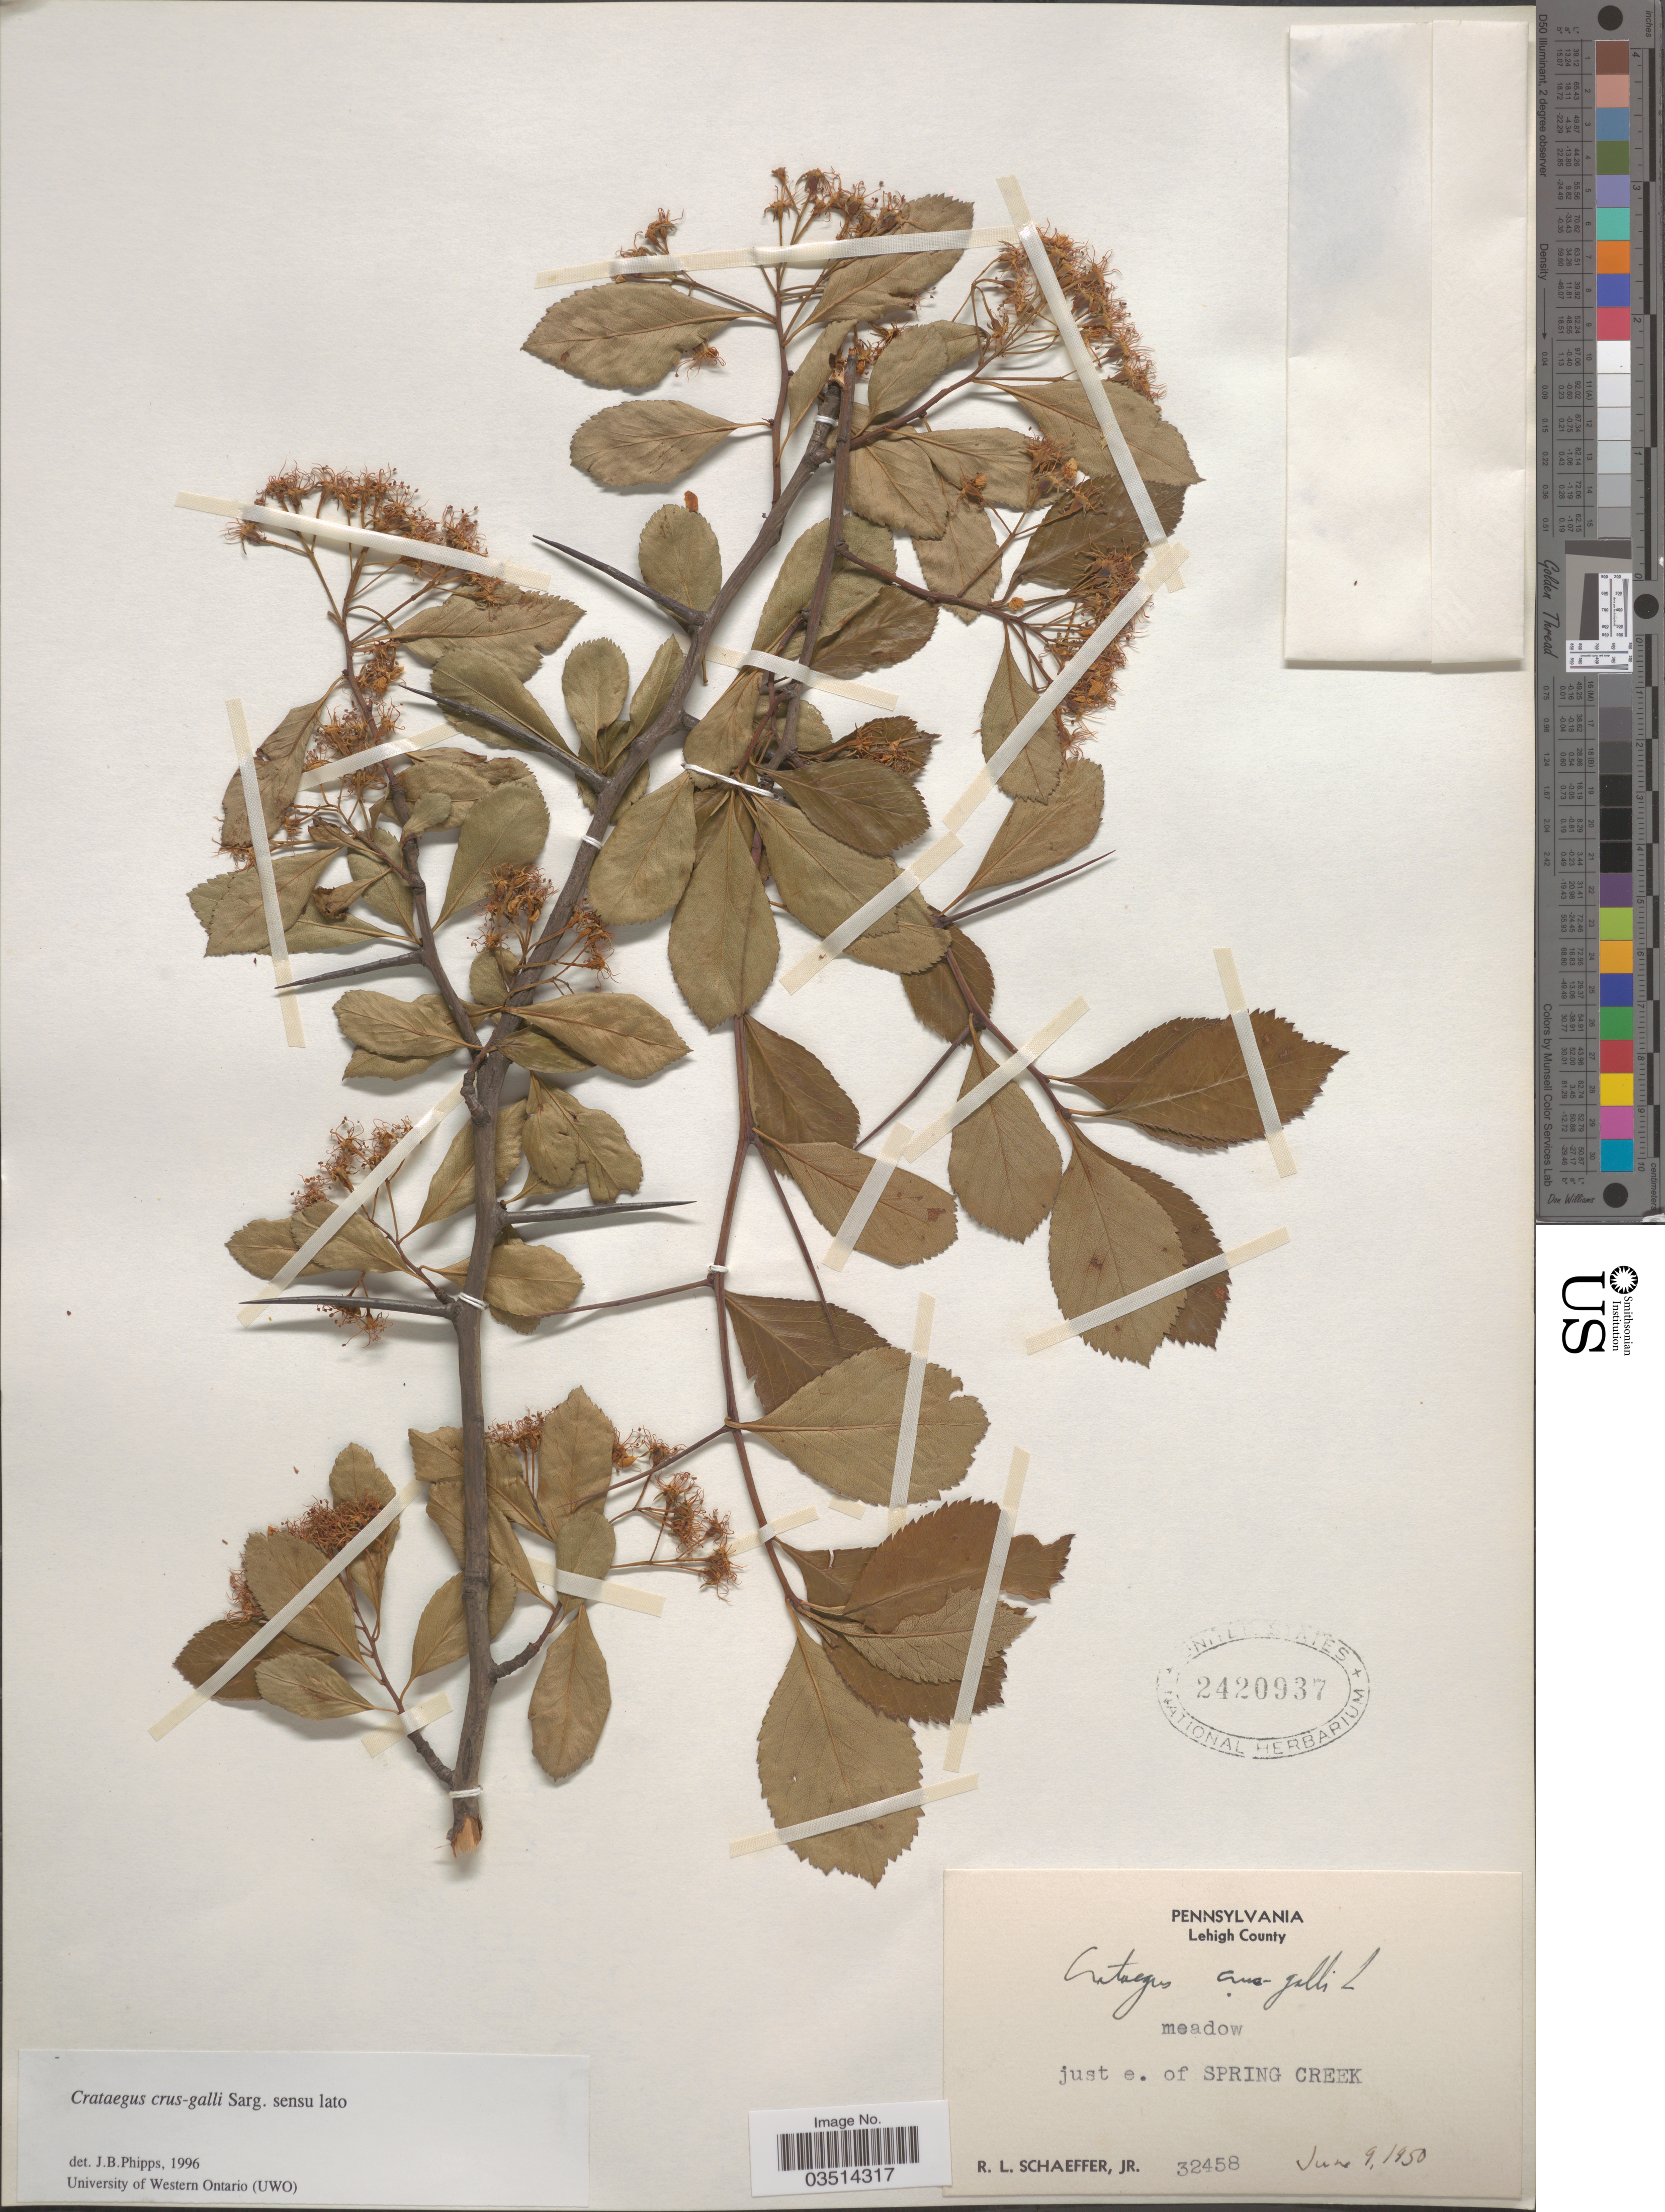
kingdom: Plantae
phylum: Tracheophyta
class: Magnoliopsida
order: Rosales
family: Rosaceae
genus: Crataegus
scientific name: Crataegus crus-galli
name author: L.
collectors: R. Schaeffer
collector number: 32458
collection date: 1950-06-09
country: United States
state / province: Pennsylvania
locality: Lehigh County. Meadow just e. of Spring Creek.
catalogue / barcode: US 2420937